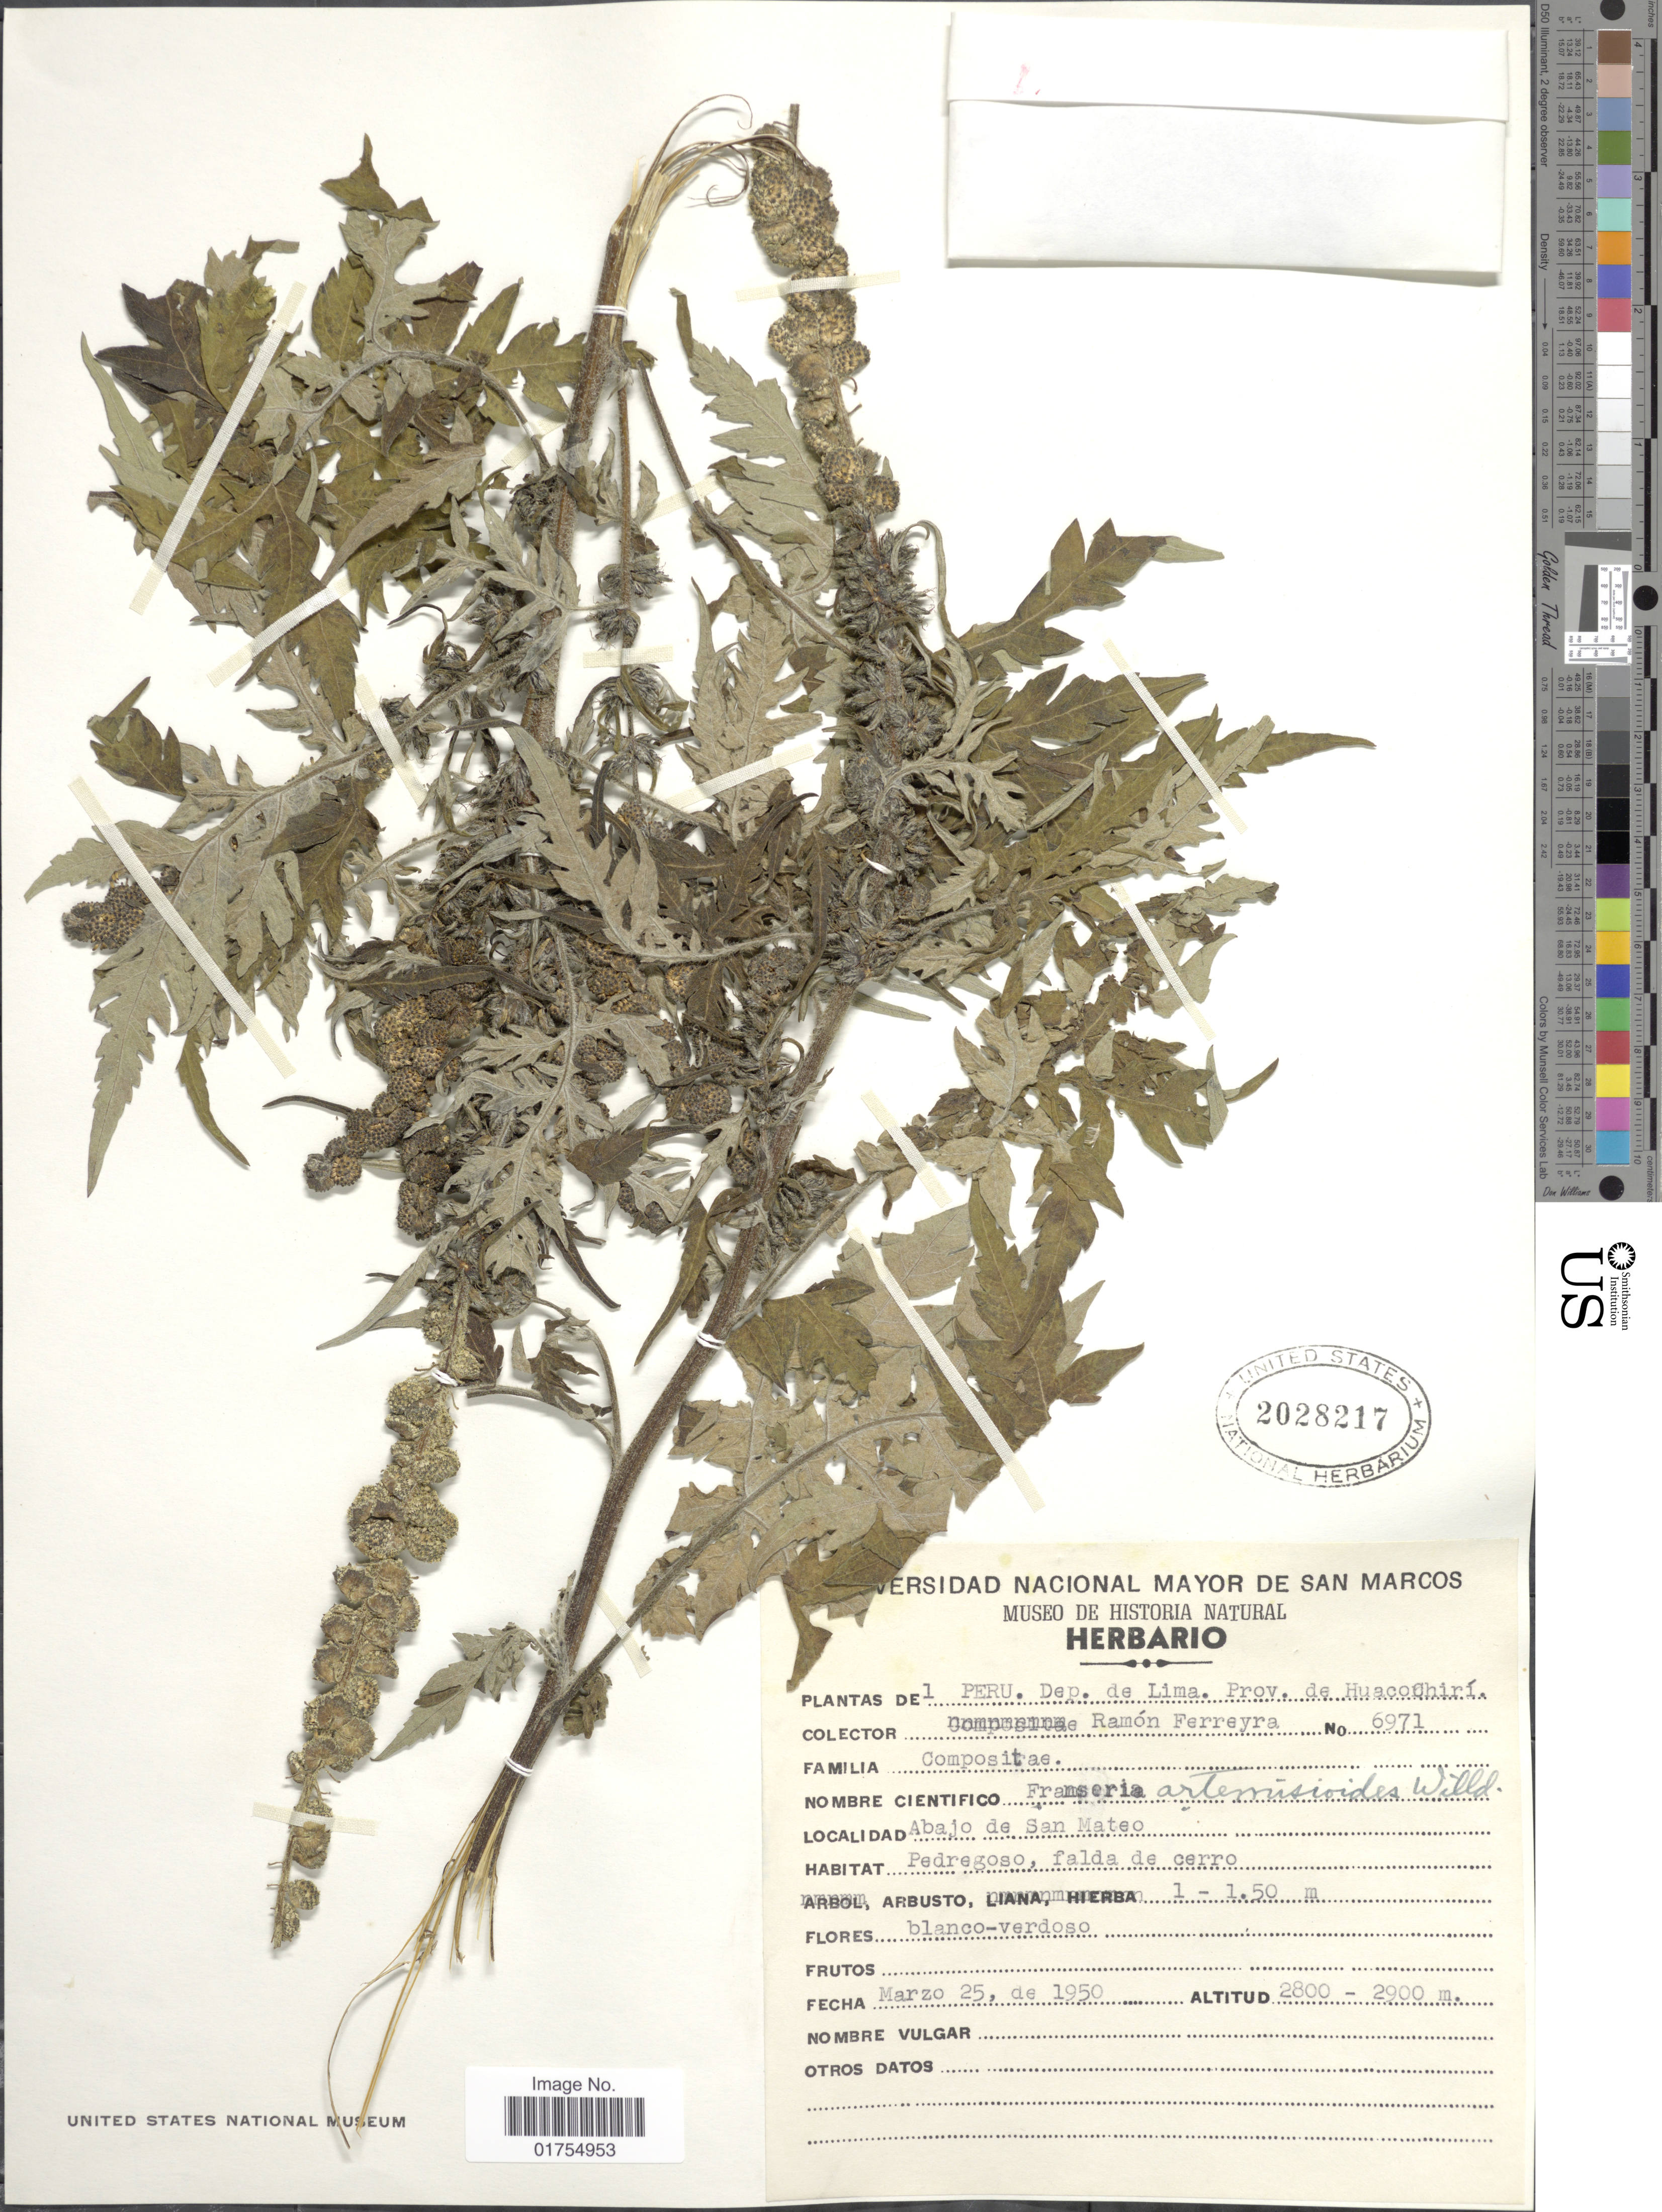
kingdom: Plantae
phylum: Tracheophyta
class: Magnoliopsida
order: Asterales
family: Asteraceae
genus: Franseria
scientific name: Franseria artemisioides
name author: Willd.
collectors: R. A. Ferreyra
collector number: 6971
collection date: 1950-03-25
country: Peru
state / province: Lima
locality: Prov. de Huacochiri. Abajo de San Mqateo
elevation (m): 2800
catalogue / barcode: US 2028217